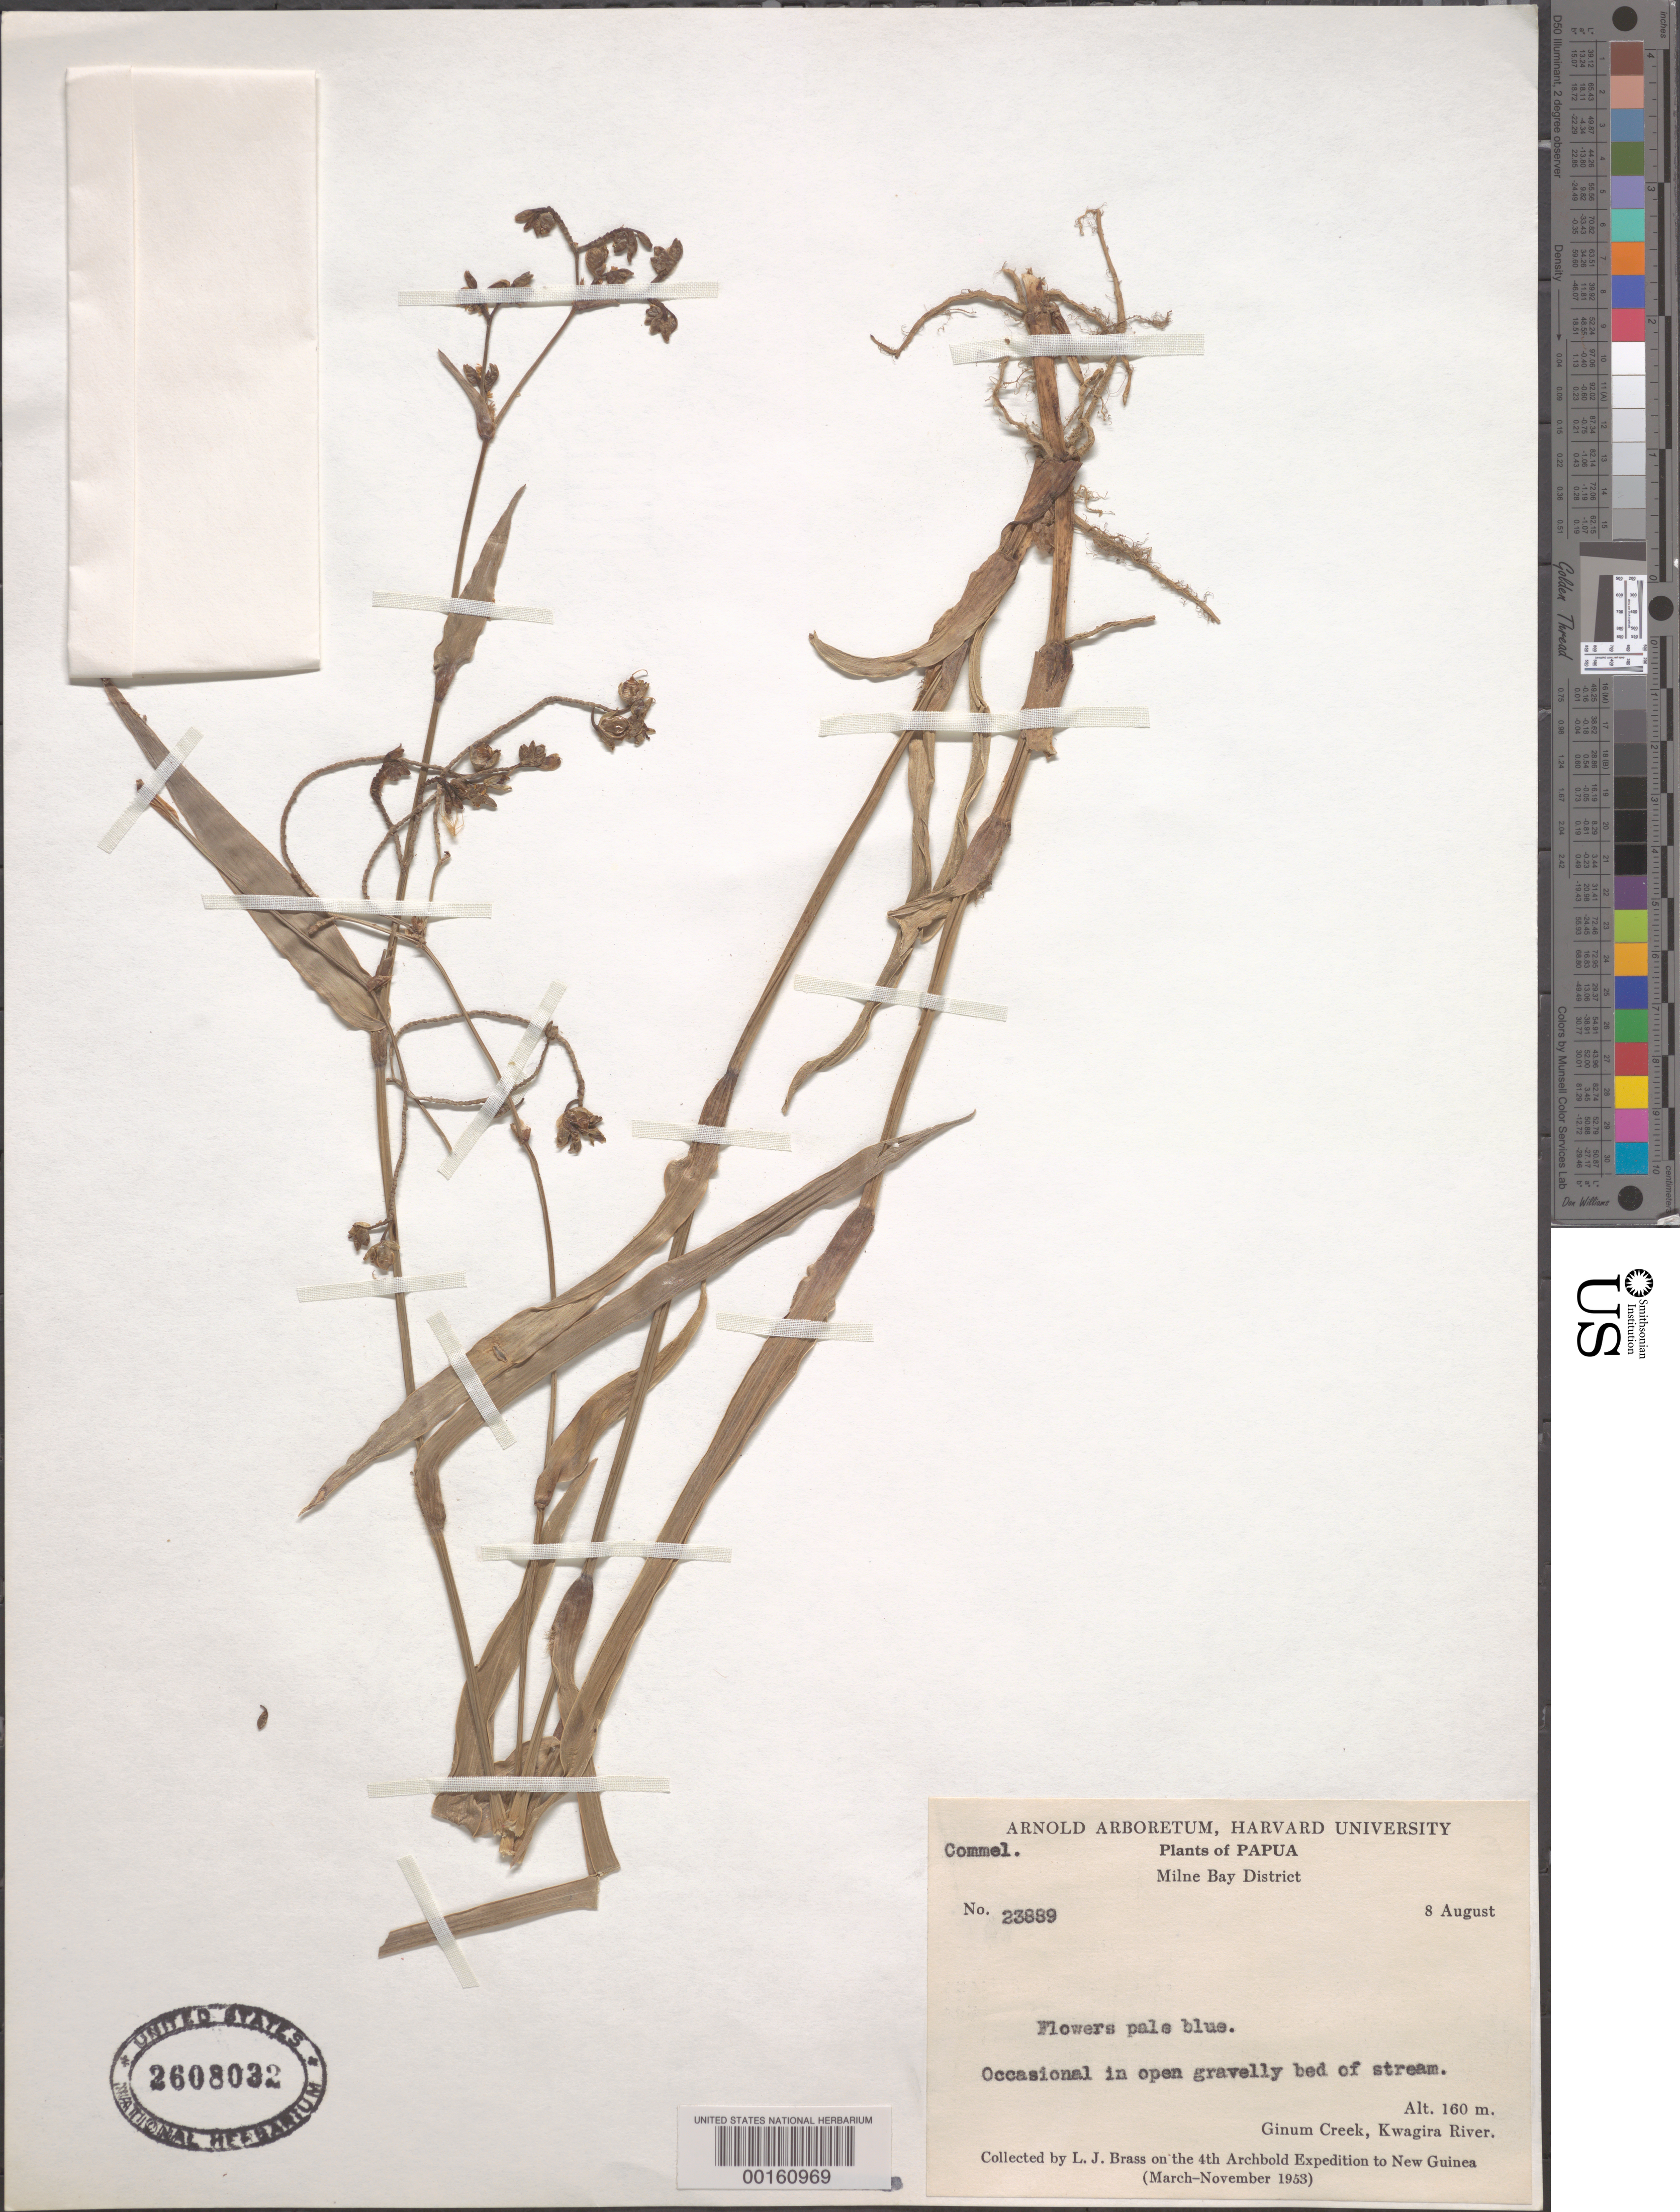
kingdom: Plantae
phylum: Tracheophyta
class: Liliopsida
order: Commelinales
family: Commelinaceae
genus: Murdannia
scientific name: Murdannia sp.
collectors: L. J. Brass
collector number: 23889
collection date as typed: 08 Aug 1953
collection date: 1953-08-08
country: Papua New Guinea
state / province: Milne Bay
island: New Guinea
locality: Ginum creek, kwagira river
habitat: Open, gravelly streambed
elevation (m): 160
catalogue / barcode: US 2608032